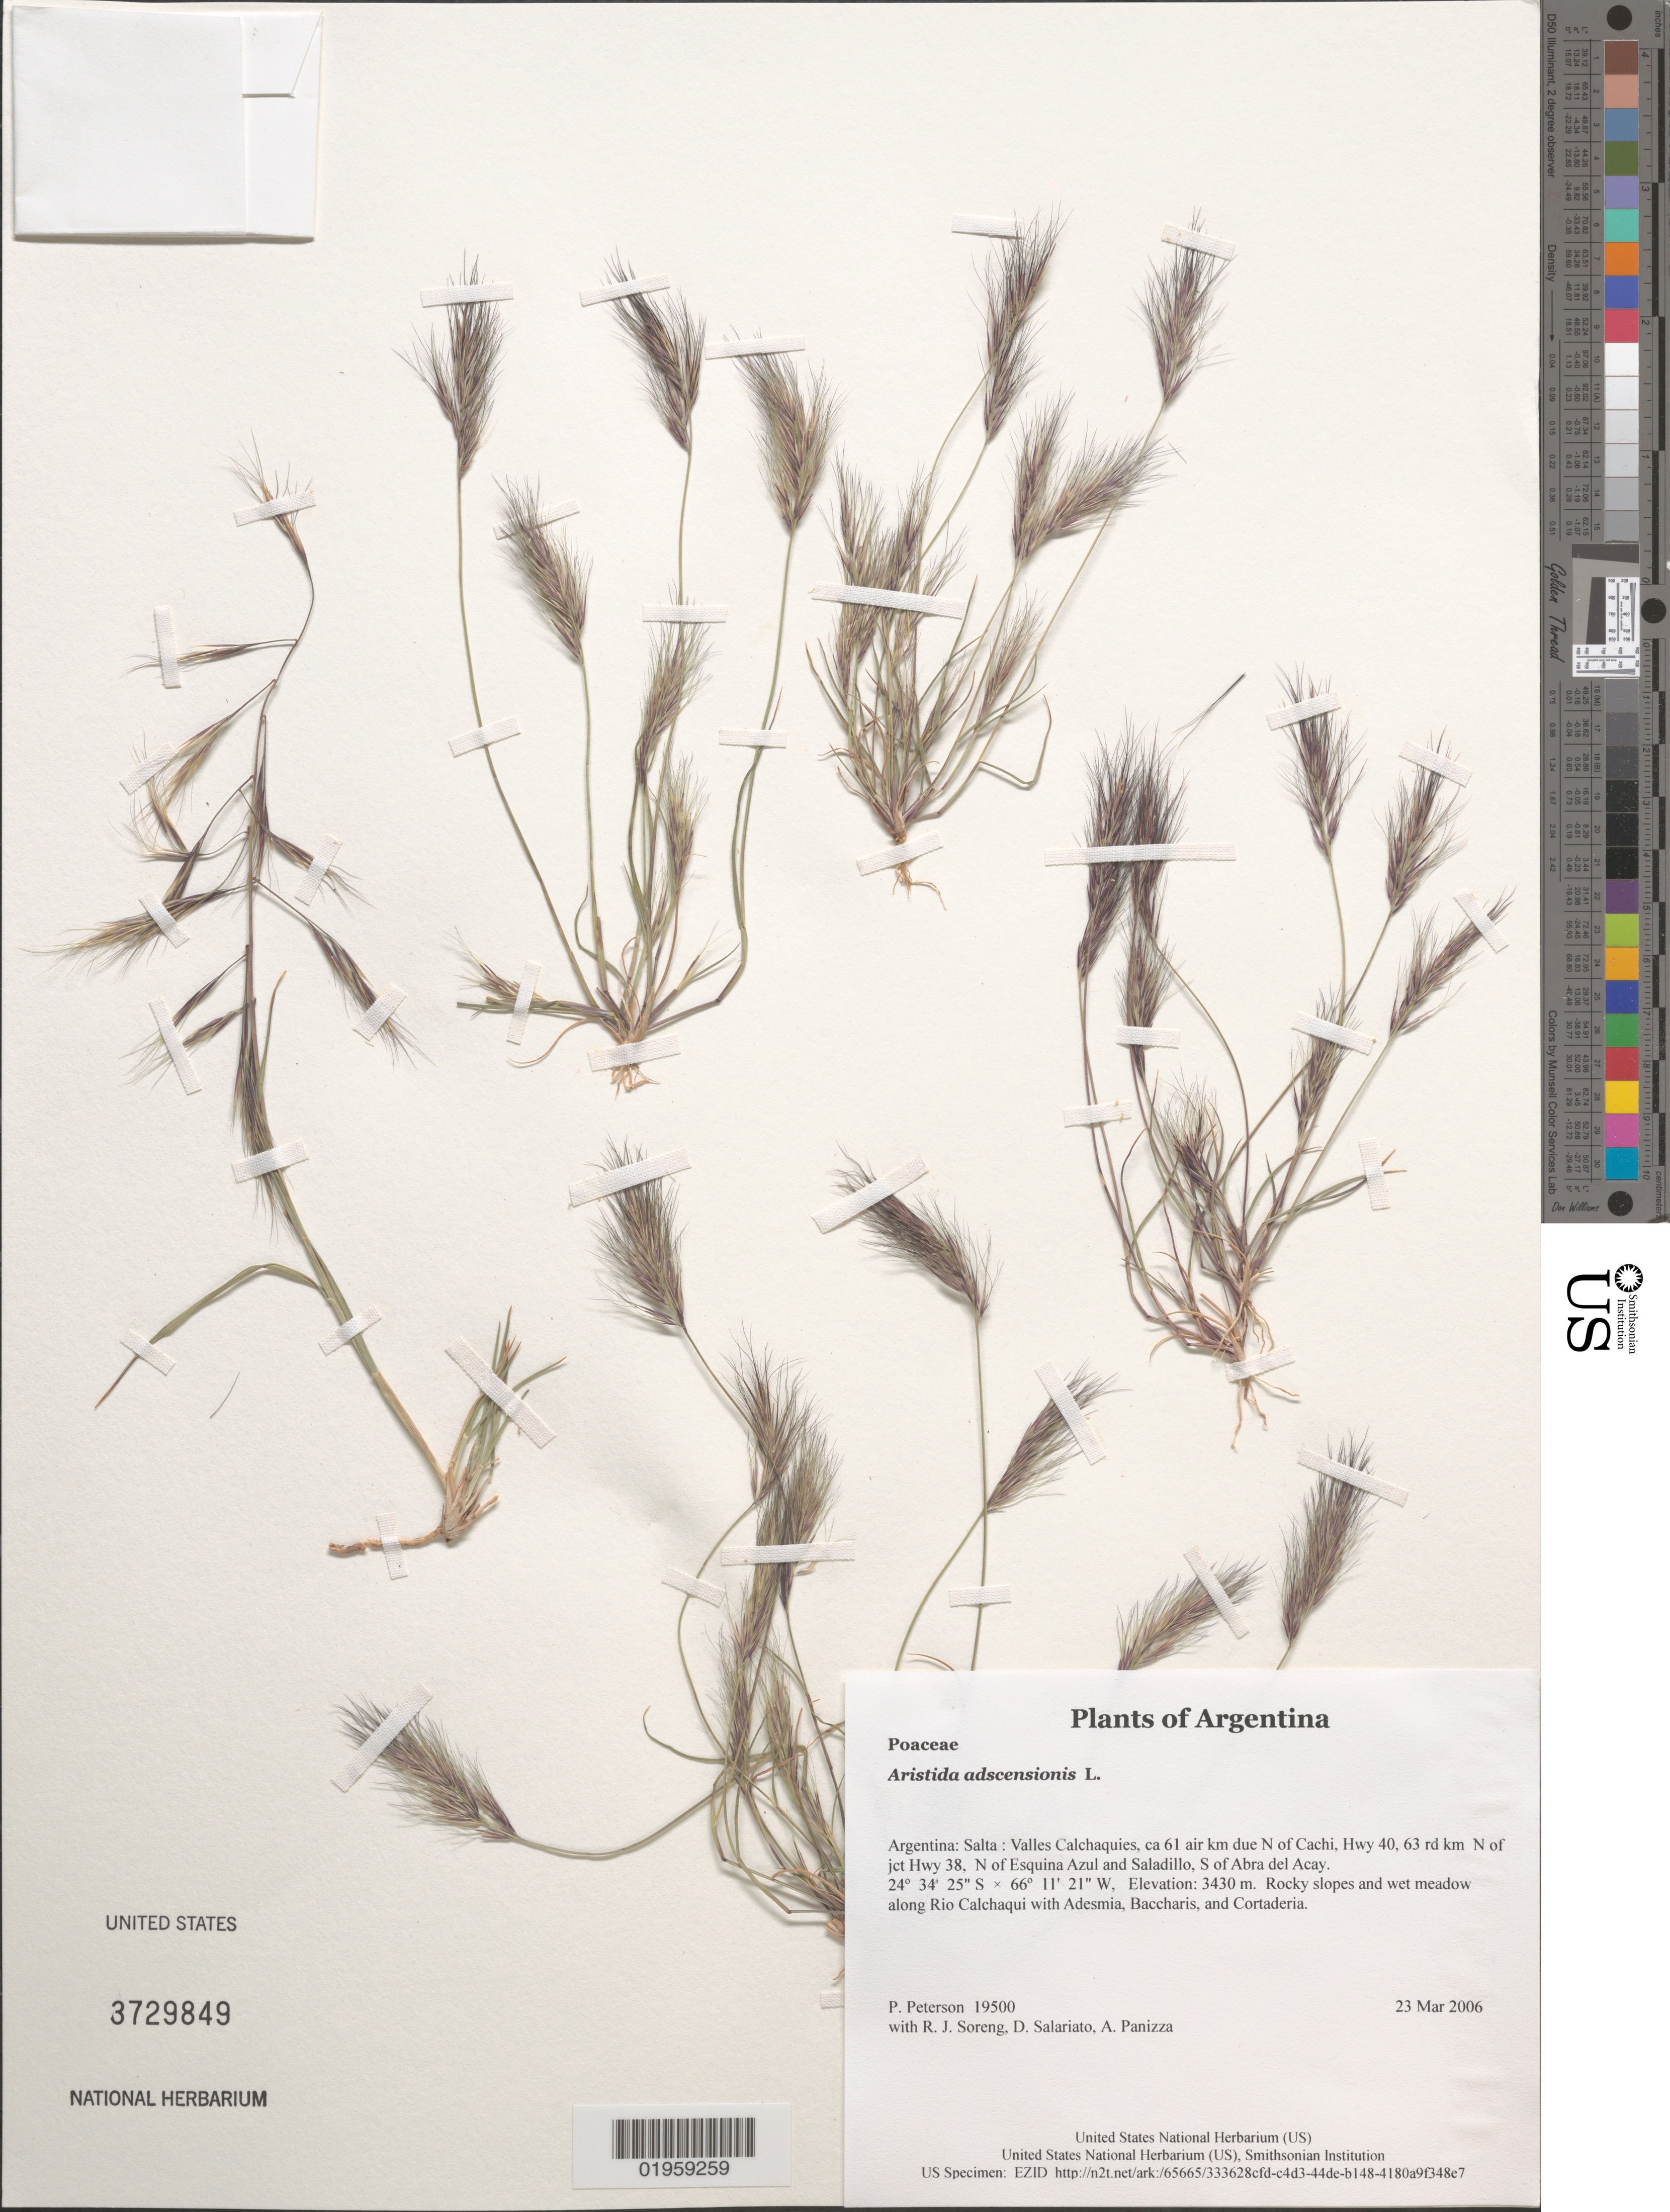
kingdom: Plantae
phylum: Tracheophyta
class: Liliopsida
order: Poales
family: Poaceae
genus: Aristida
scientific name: Aristida adscensionis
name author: L.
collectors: P. M. Peterson, R. J. Soreng, D. Salariato & A. Panizza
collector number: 19500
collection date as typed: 23 Mar 2006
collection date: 2006-03-23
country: Argentina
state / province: Salta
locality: Valles Calchaquies, ca 61 air km due N of Cachi, Hwy 40, 63 rd km N of jct Hwy 38, N of Esquina Azul and Saladillo, S of Abra del Acay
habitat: Rocky slopes and wet meadow along Rio Calchaqui with Adesmia, Baccharis, and Cortaderia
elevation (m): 3430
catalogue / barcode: US 3729849